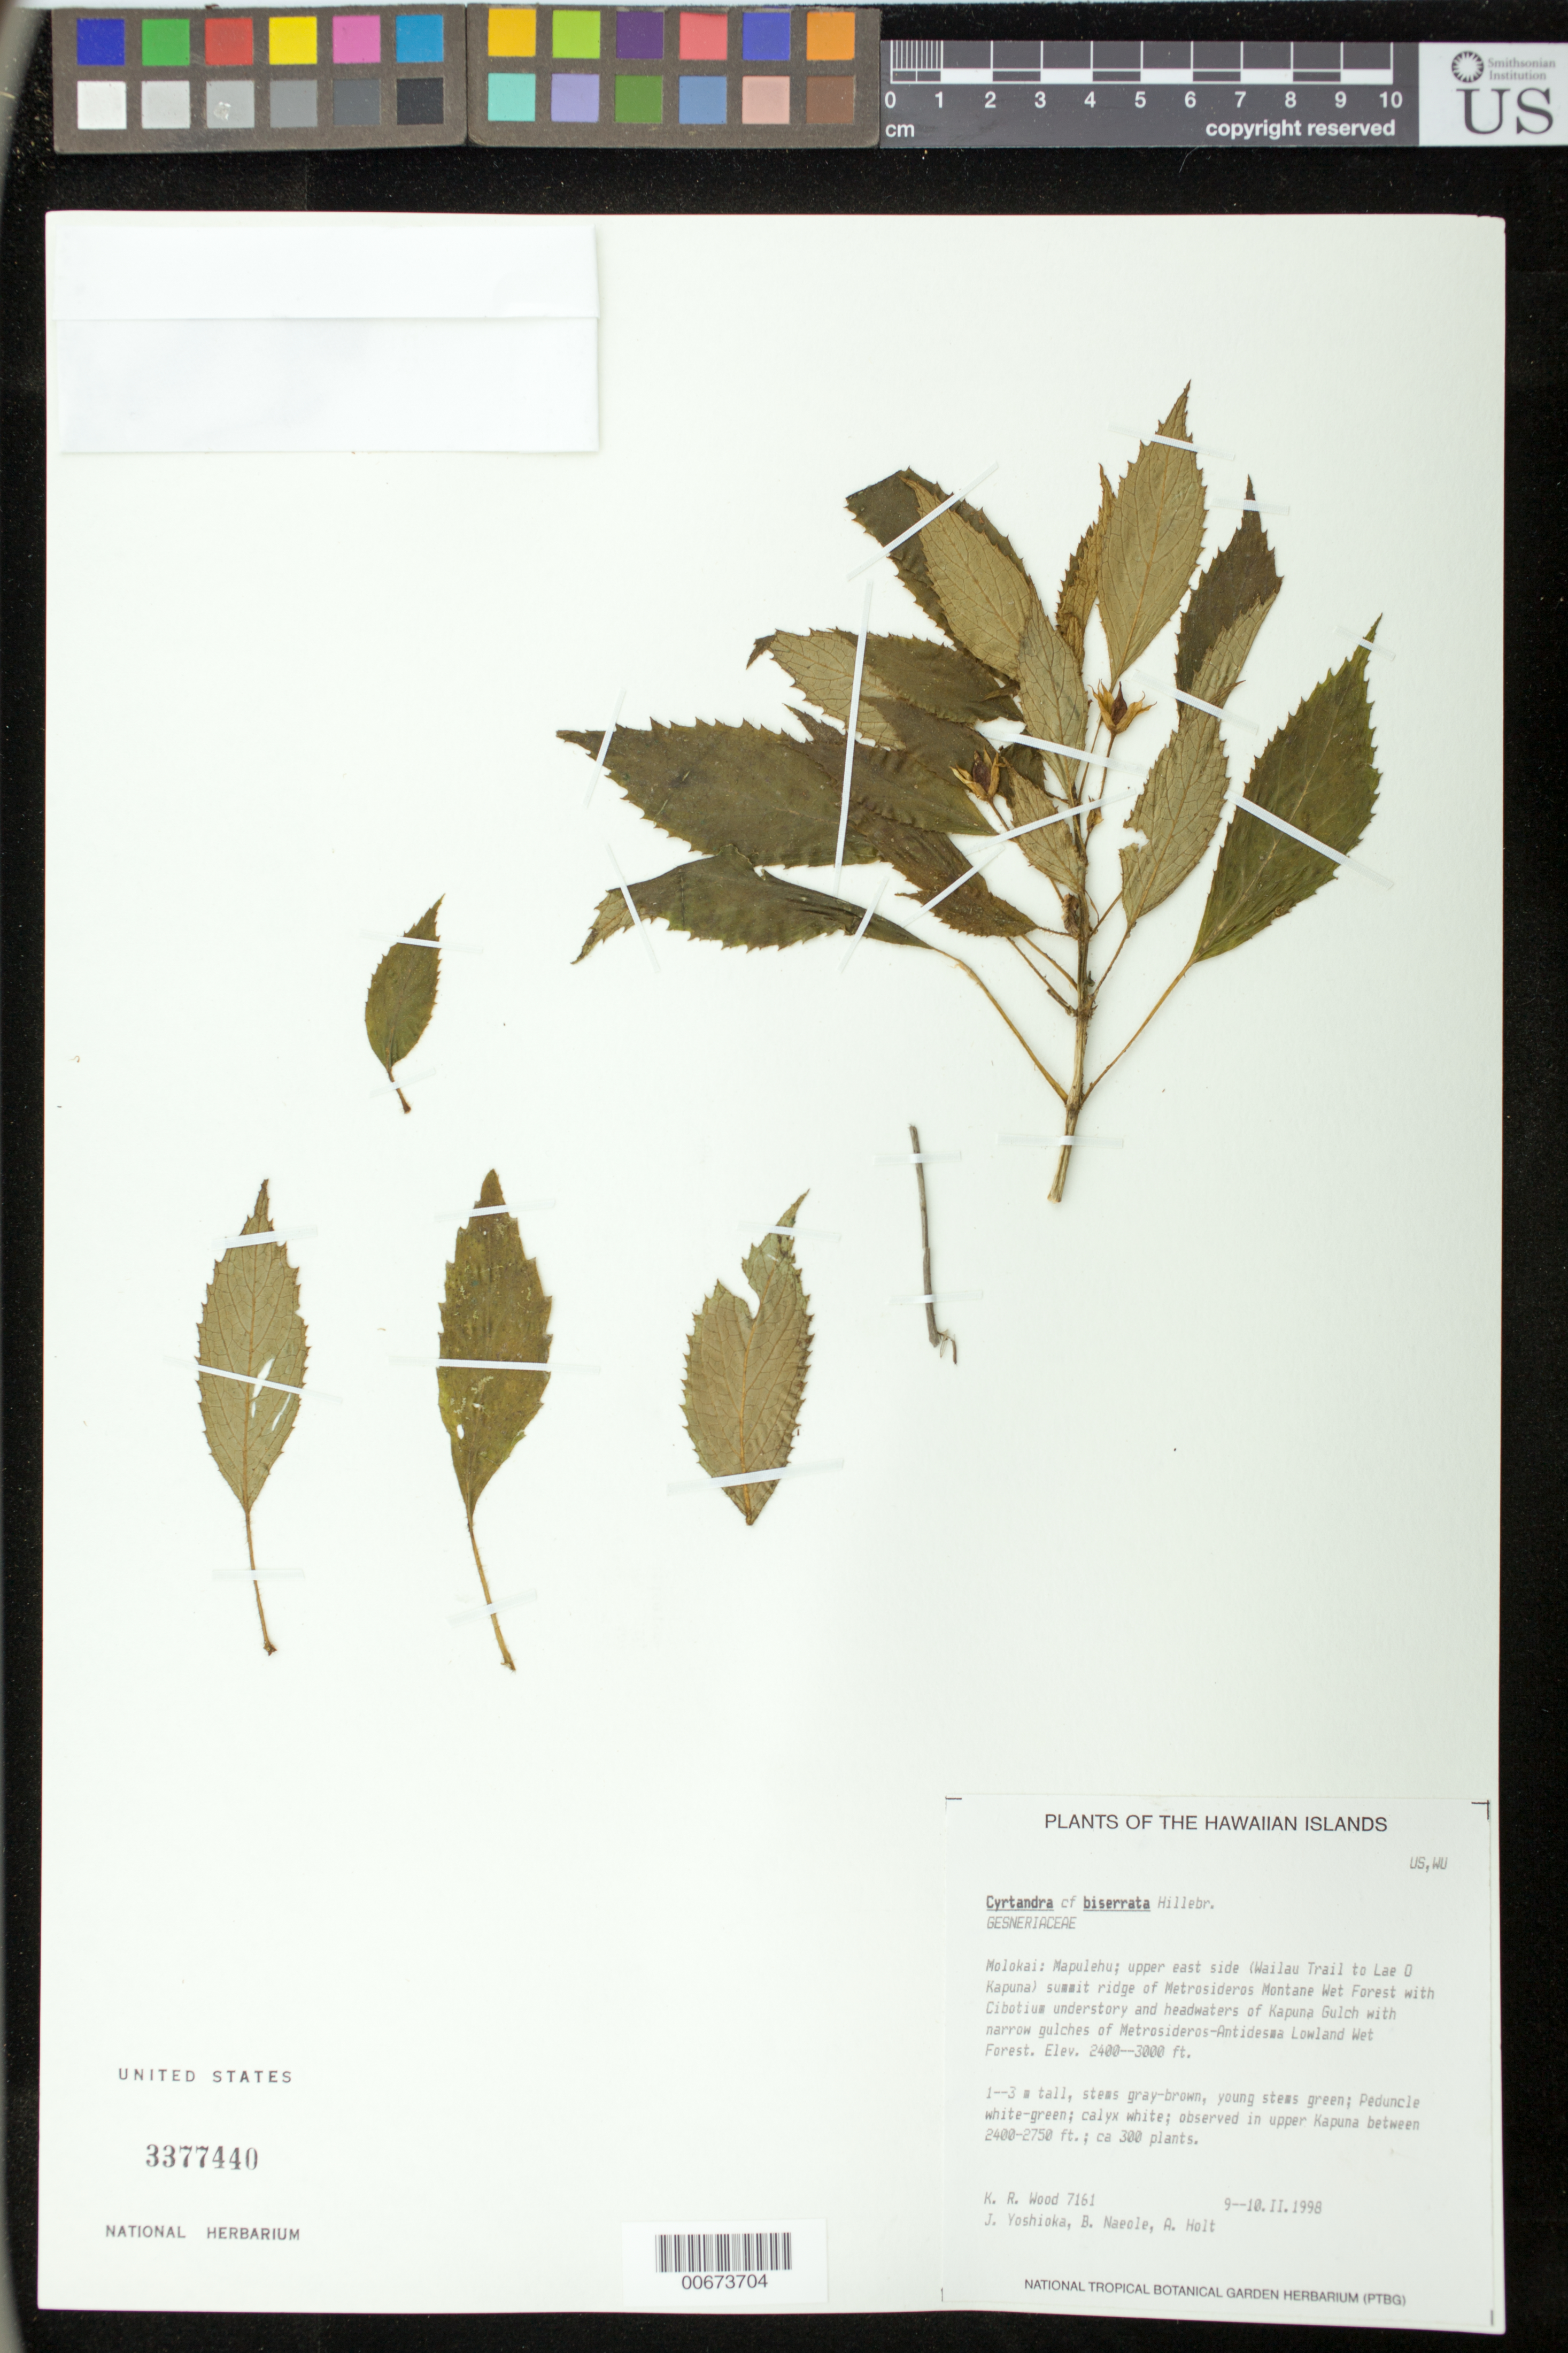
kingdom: Plantae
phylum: Tracheophyta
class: Magnoliopsida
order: Lamiales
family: Gesneriaceae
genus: Cyrtandra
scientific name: Cyrtandra biserrata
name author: Hillebr.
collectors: K. R. Wood, J. Yoshioka, B. Naeole & A. Holt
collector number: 7161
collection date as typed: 9 Feb 1998 to 10 Feb 1998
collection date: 1998-02-09/1998-02-10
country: United States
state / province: Hawaii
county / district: Maui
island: Moloka'i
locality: Mapulehu; upper east side (Wailau Trail to Lae O Kapuna) summit ridge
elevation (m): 731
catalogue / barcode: US 3377440